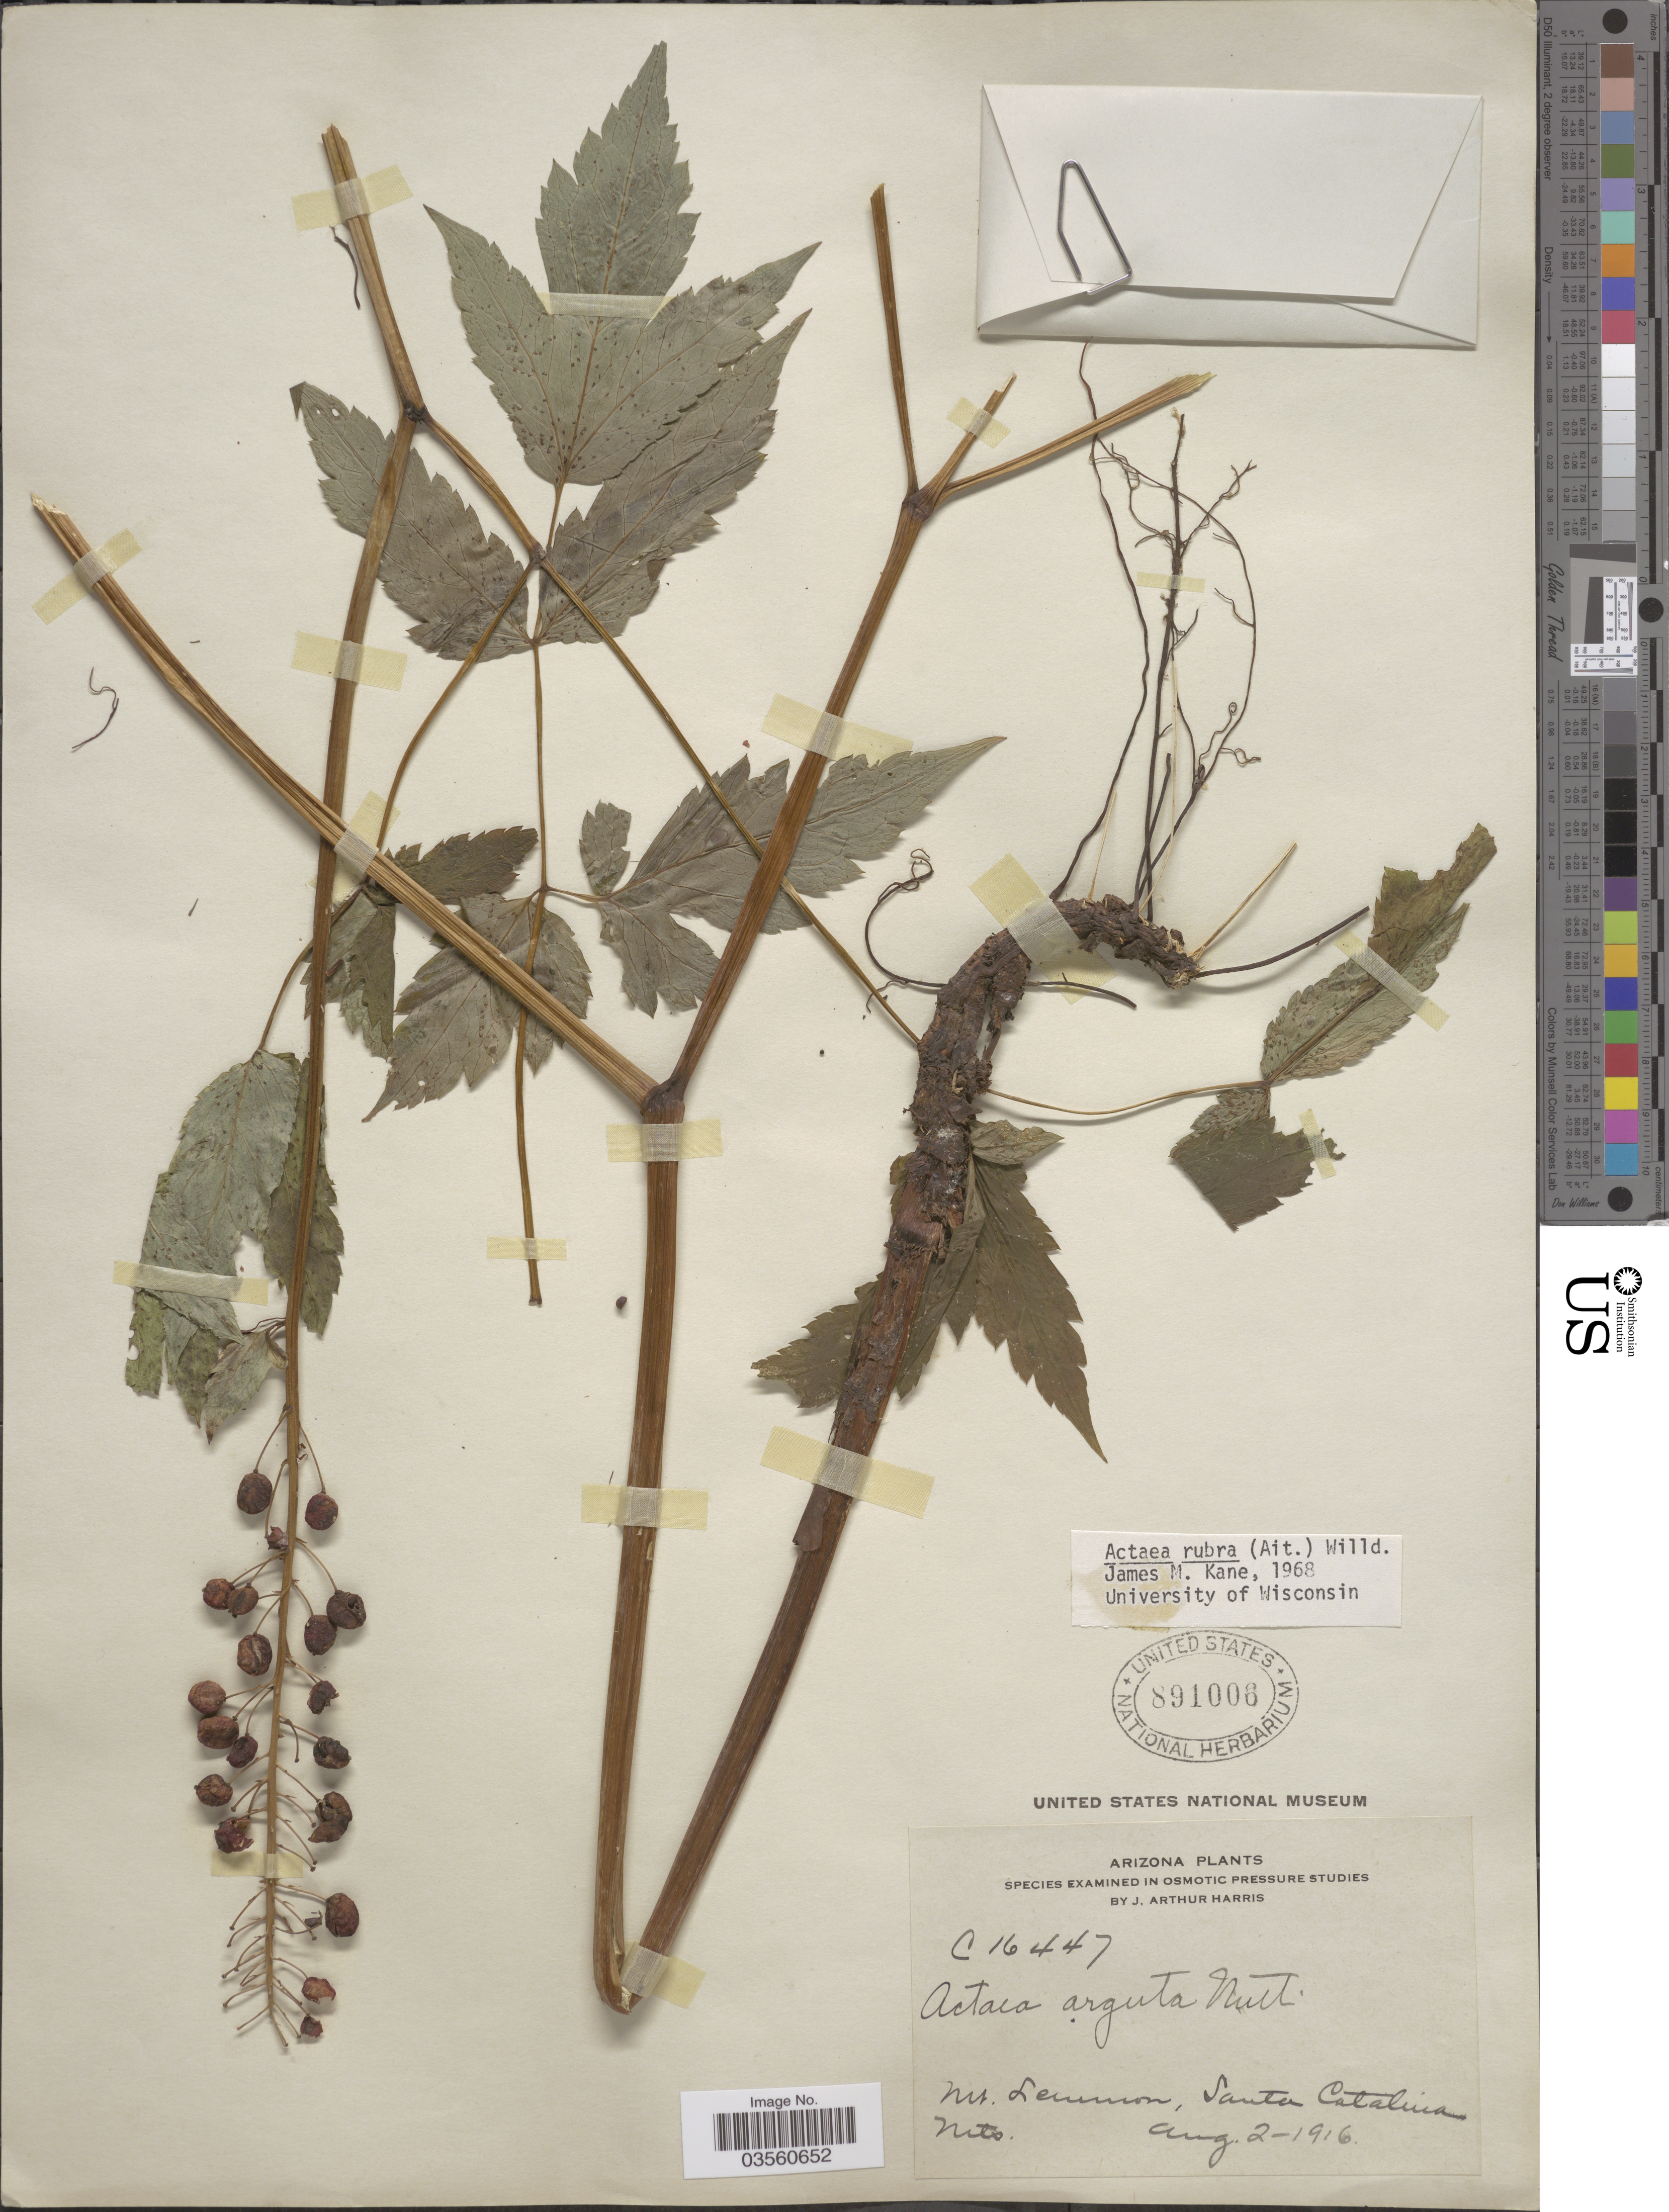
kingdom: Plantae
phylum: Tracheophyta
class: Magnoliopsida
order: Ranunculales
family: Ranunculaceae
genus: Actaea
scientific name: Actaea rubra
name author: (Aiton) Willd.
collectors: J. A. Harris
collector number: C16447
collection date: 1916-08-02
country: United States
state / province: Arizona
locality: Mt. Lemmon, Santa Catalina Mts.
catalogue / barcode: US 891006